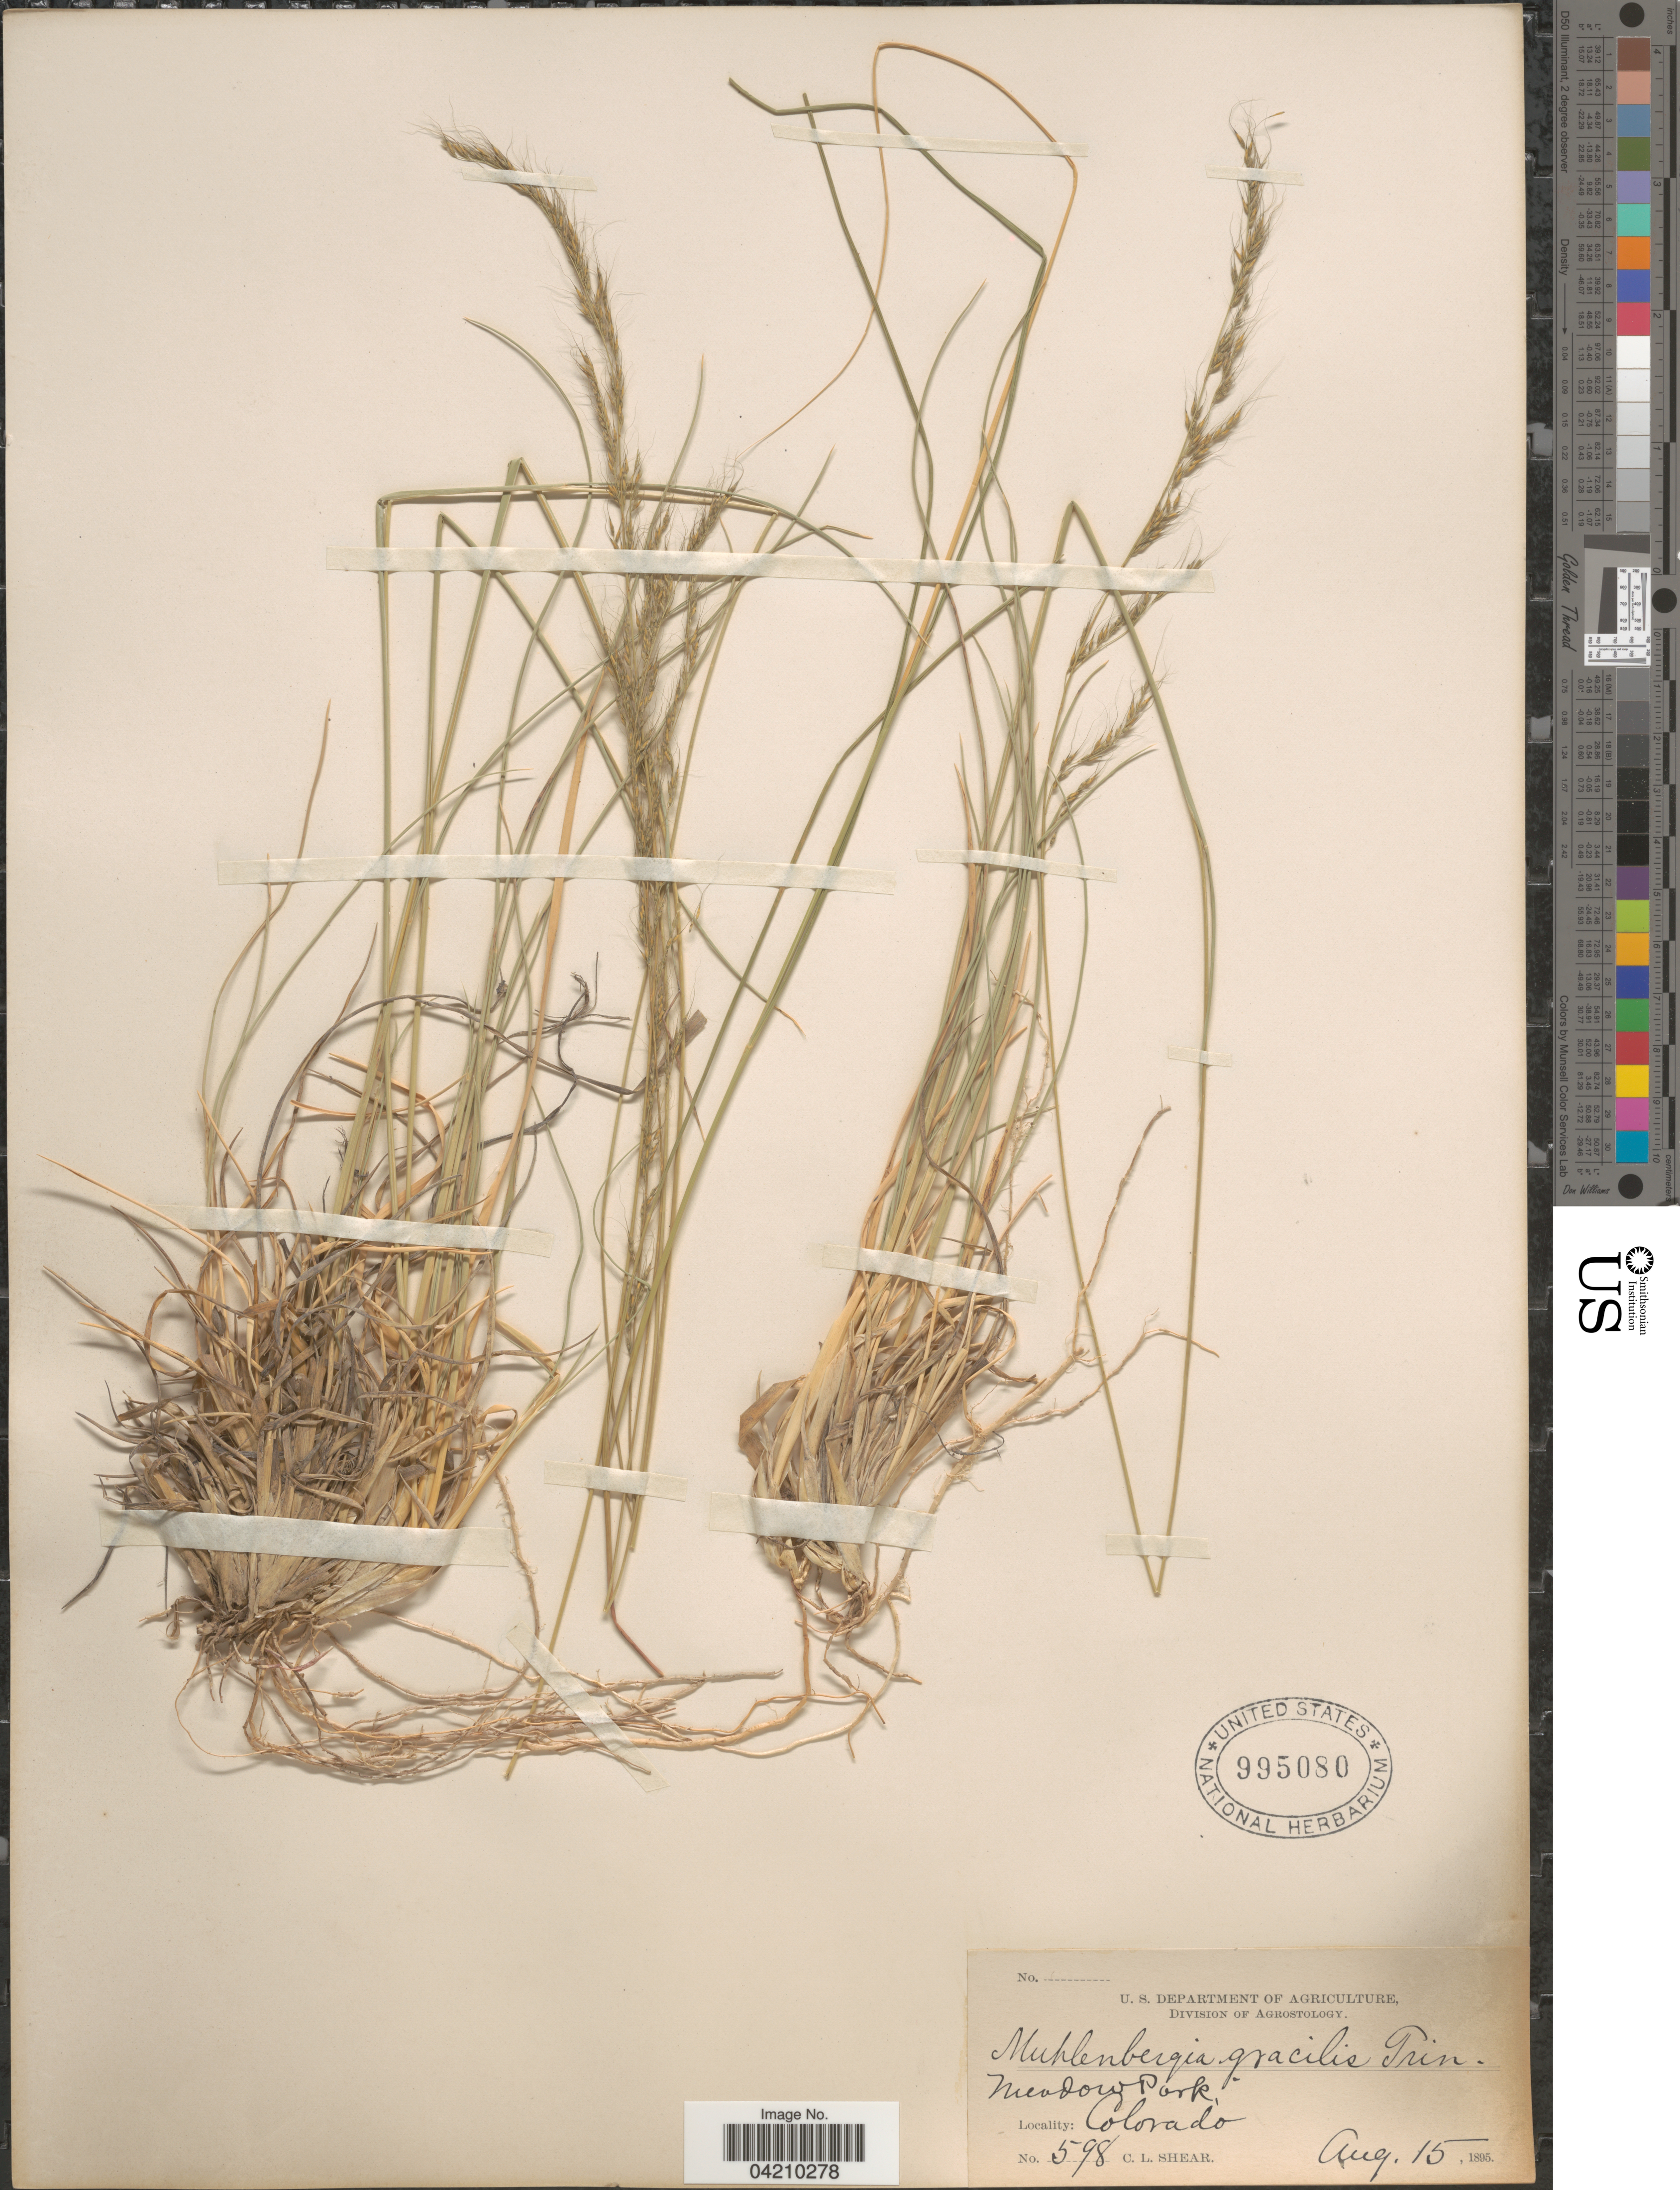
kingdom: Plantae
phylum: Tracheophyta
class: Liliopsida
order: Poales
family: Poaceae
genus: Muhlenbergia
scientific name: Muhlenbergia montana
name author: (Nutt.) Hitchc.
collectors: C. L. Shear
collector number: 598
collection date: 1895-08-15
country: United States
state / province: Colorado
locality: Meadow Park.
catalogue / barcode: US 995080